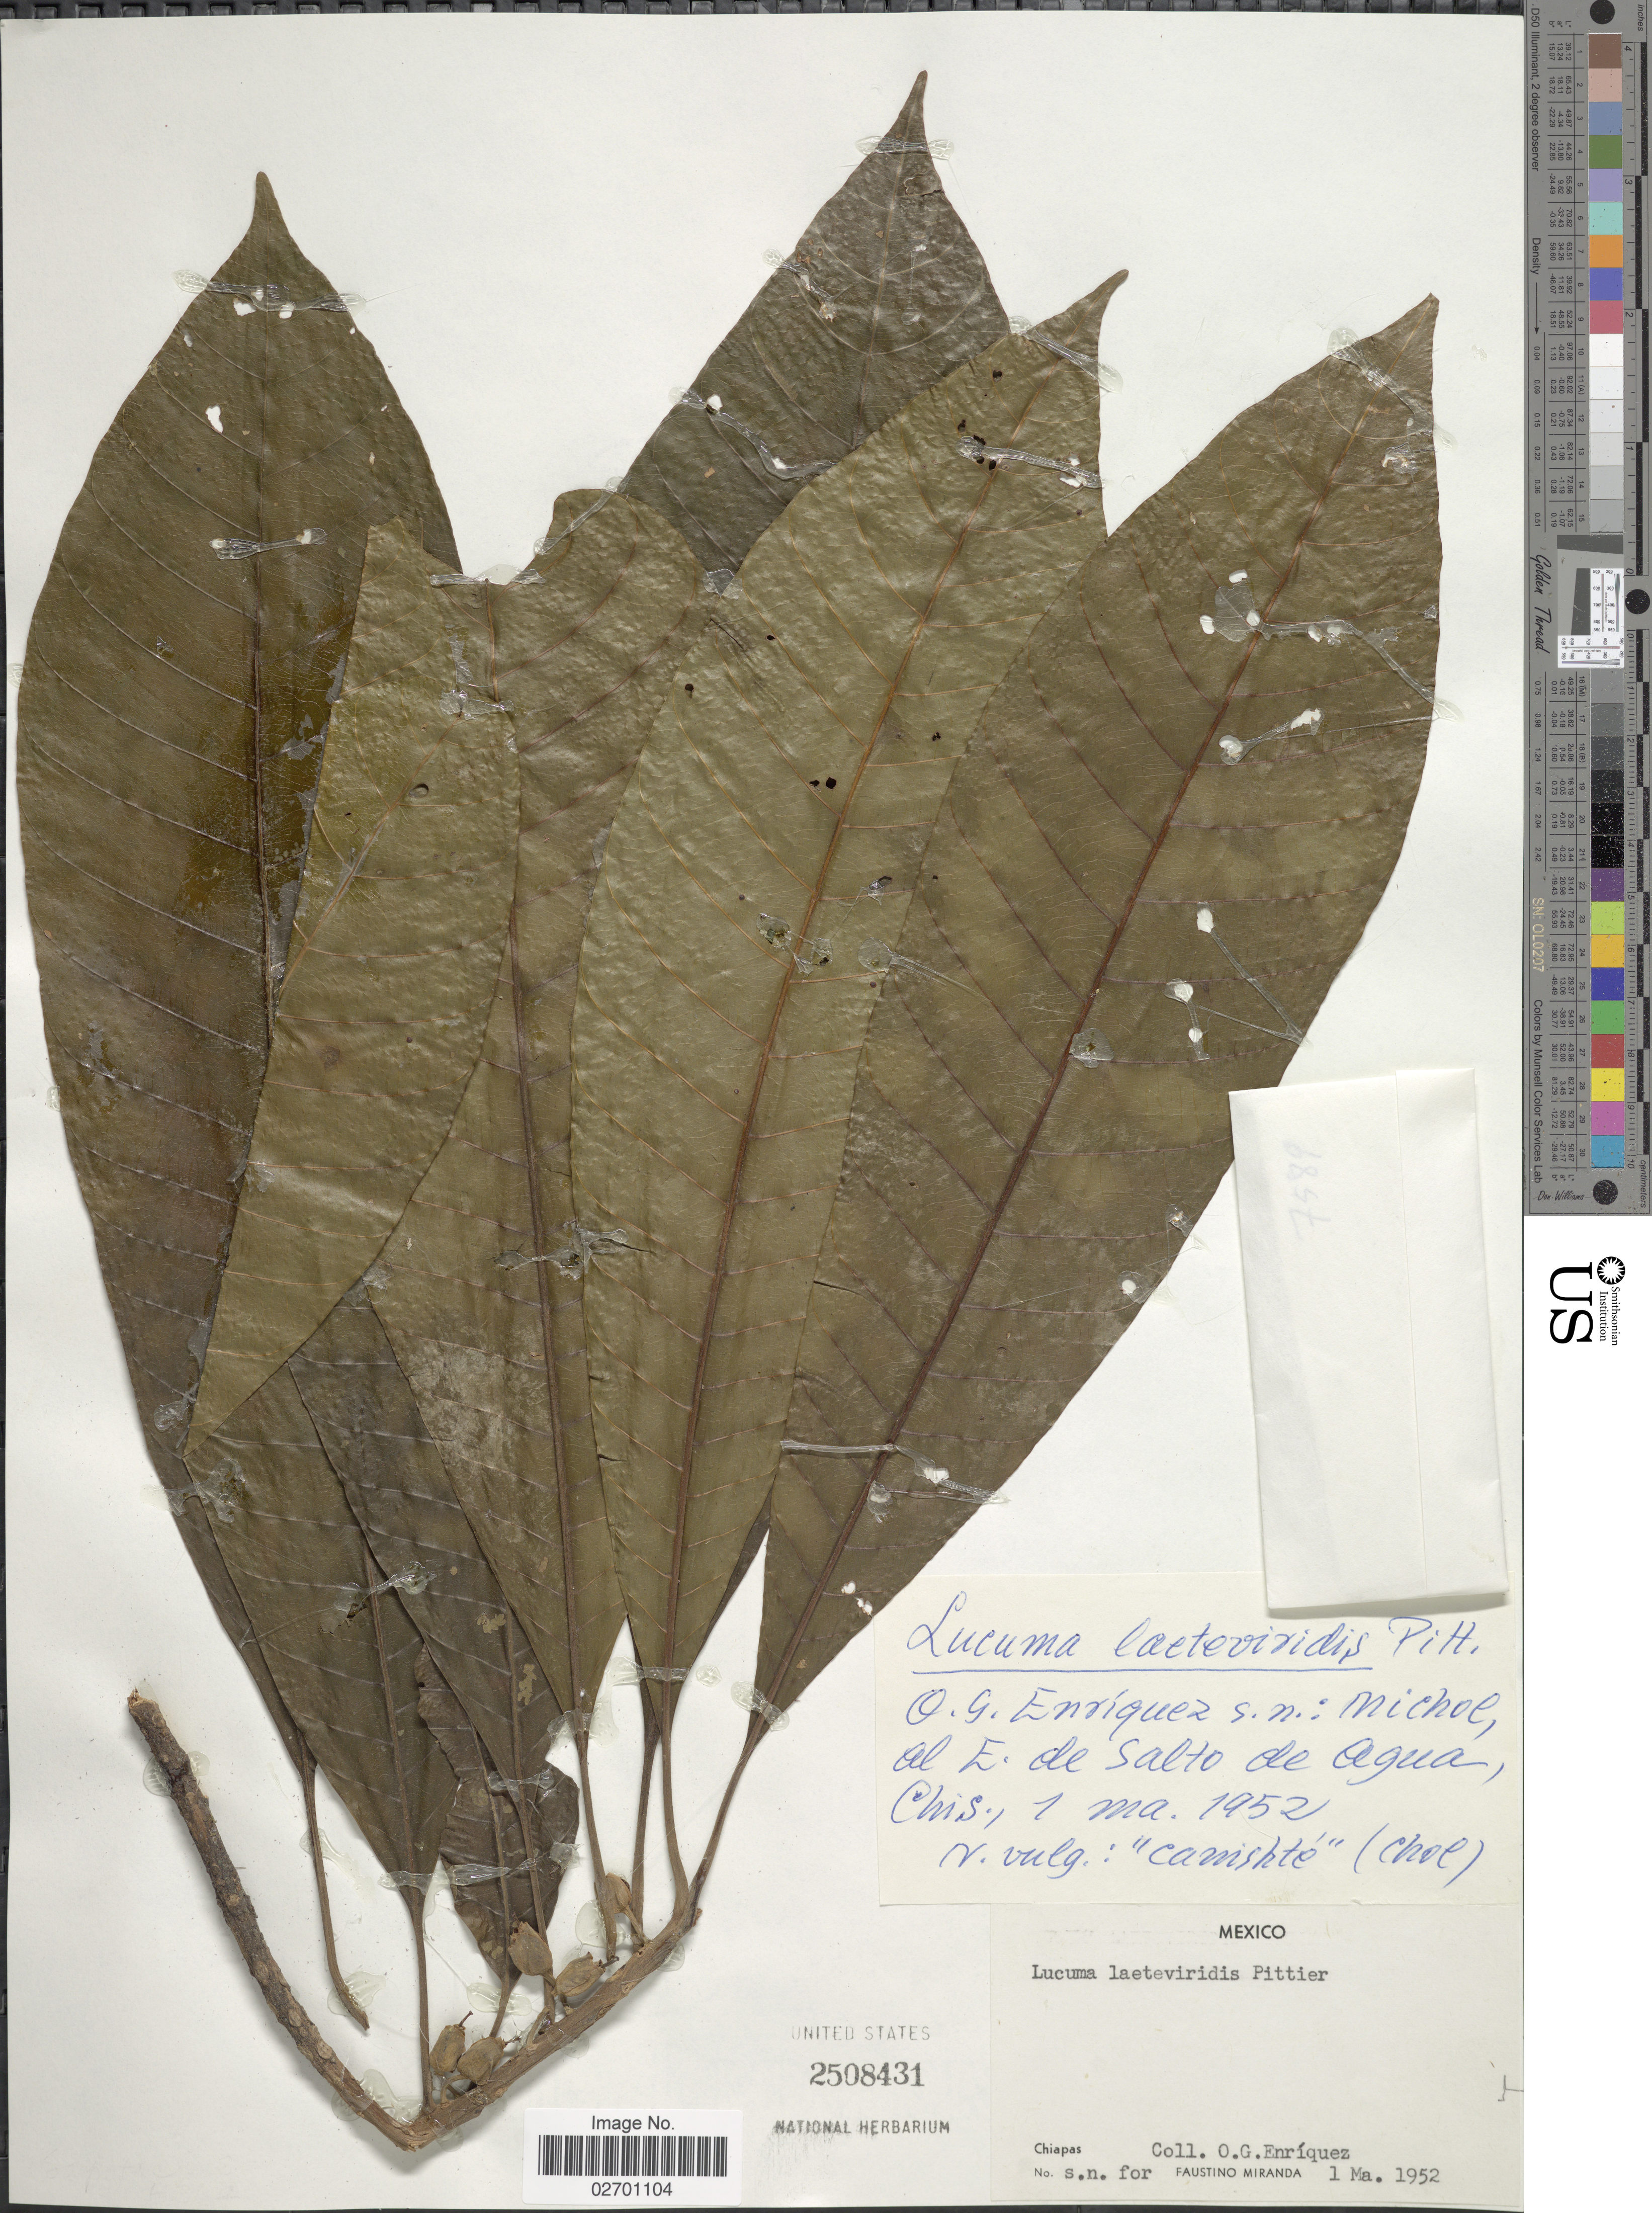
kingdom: Plantae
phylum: Tracheophyta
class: Magnoliopsida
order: Ericales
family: Sapotaceae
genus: Pouteria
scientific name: Pouteria campechiana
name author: (Kunth) Baehni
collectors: O. Enriquez & F. Miranda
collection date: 1952-03-01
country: Mexico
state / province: Chiapas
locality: Michol, al E. de Salto de Agua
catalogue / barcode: US 2508431